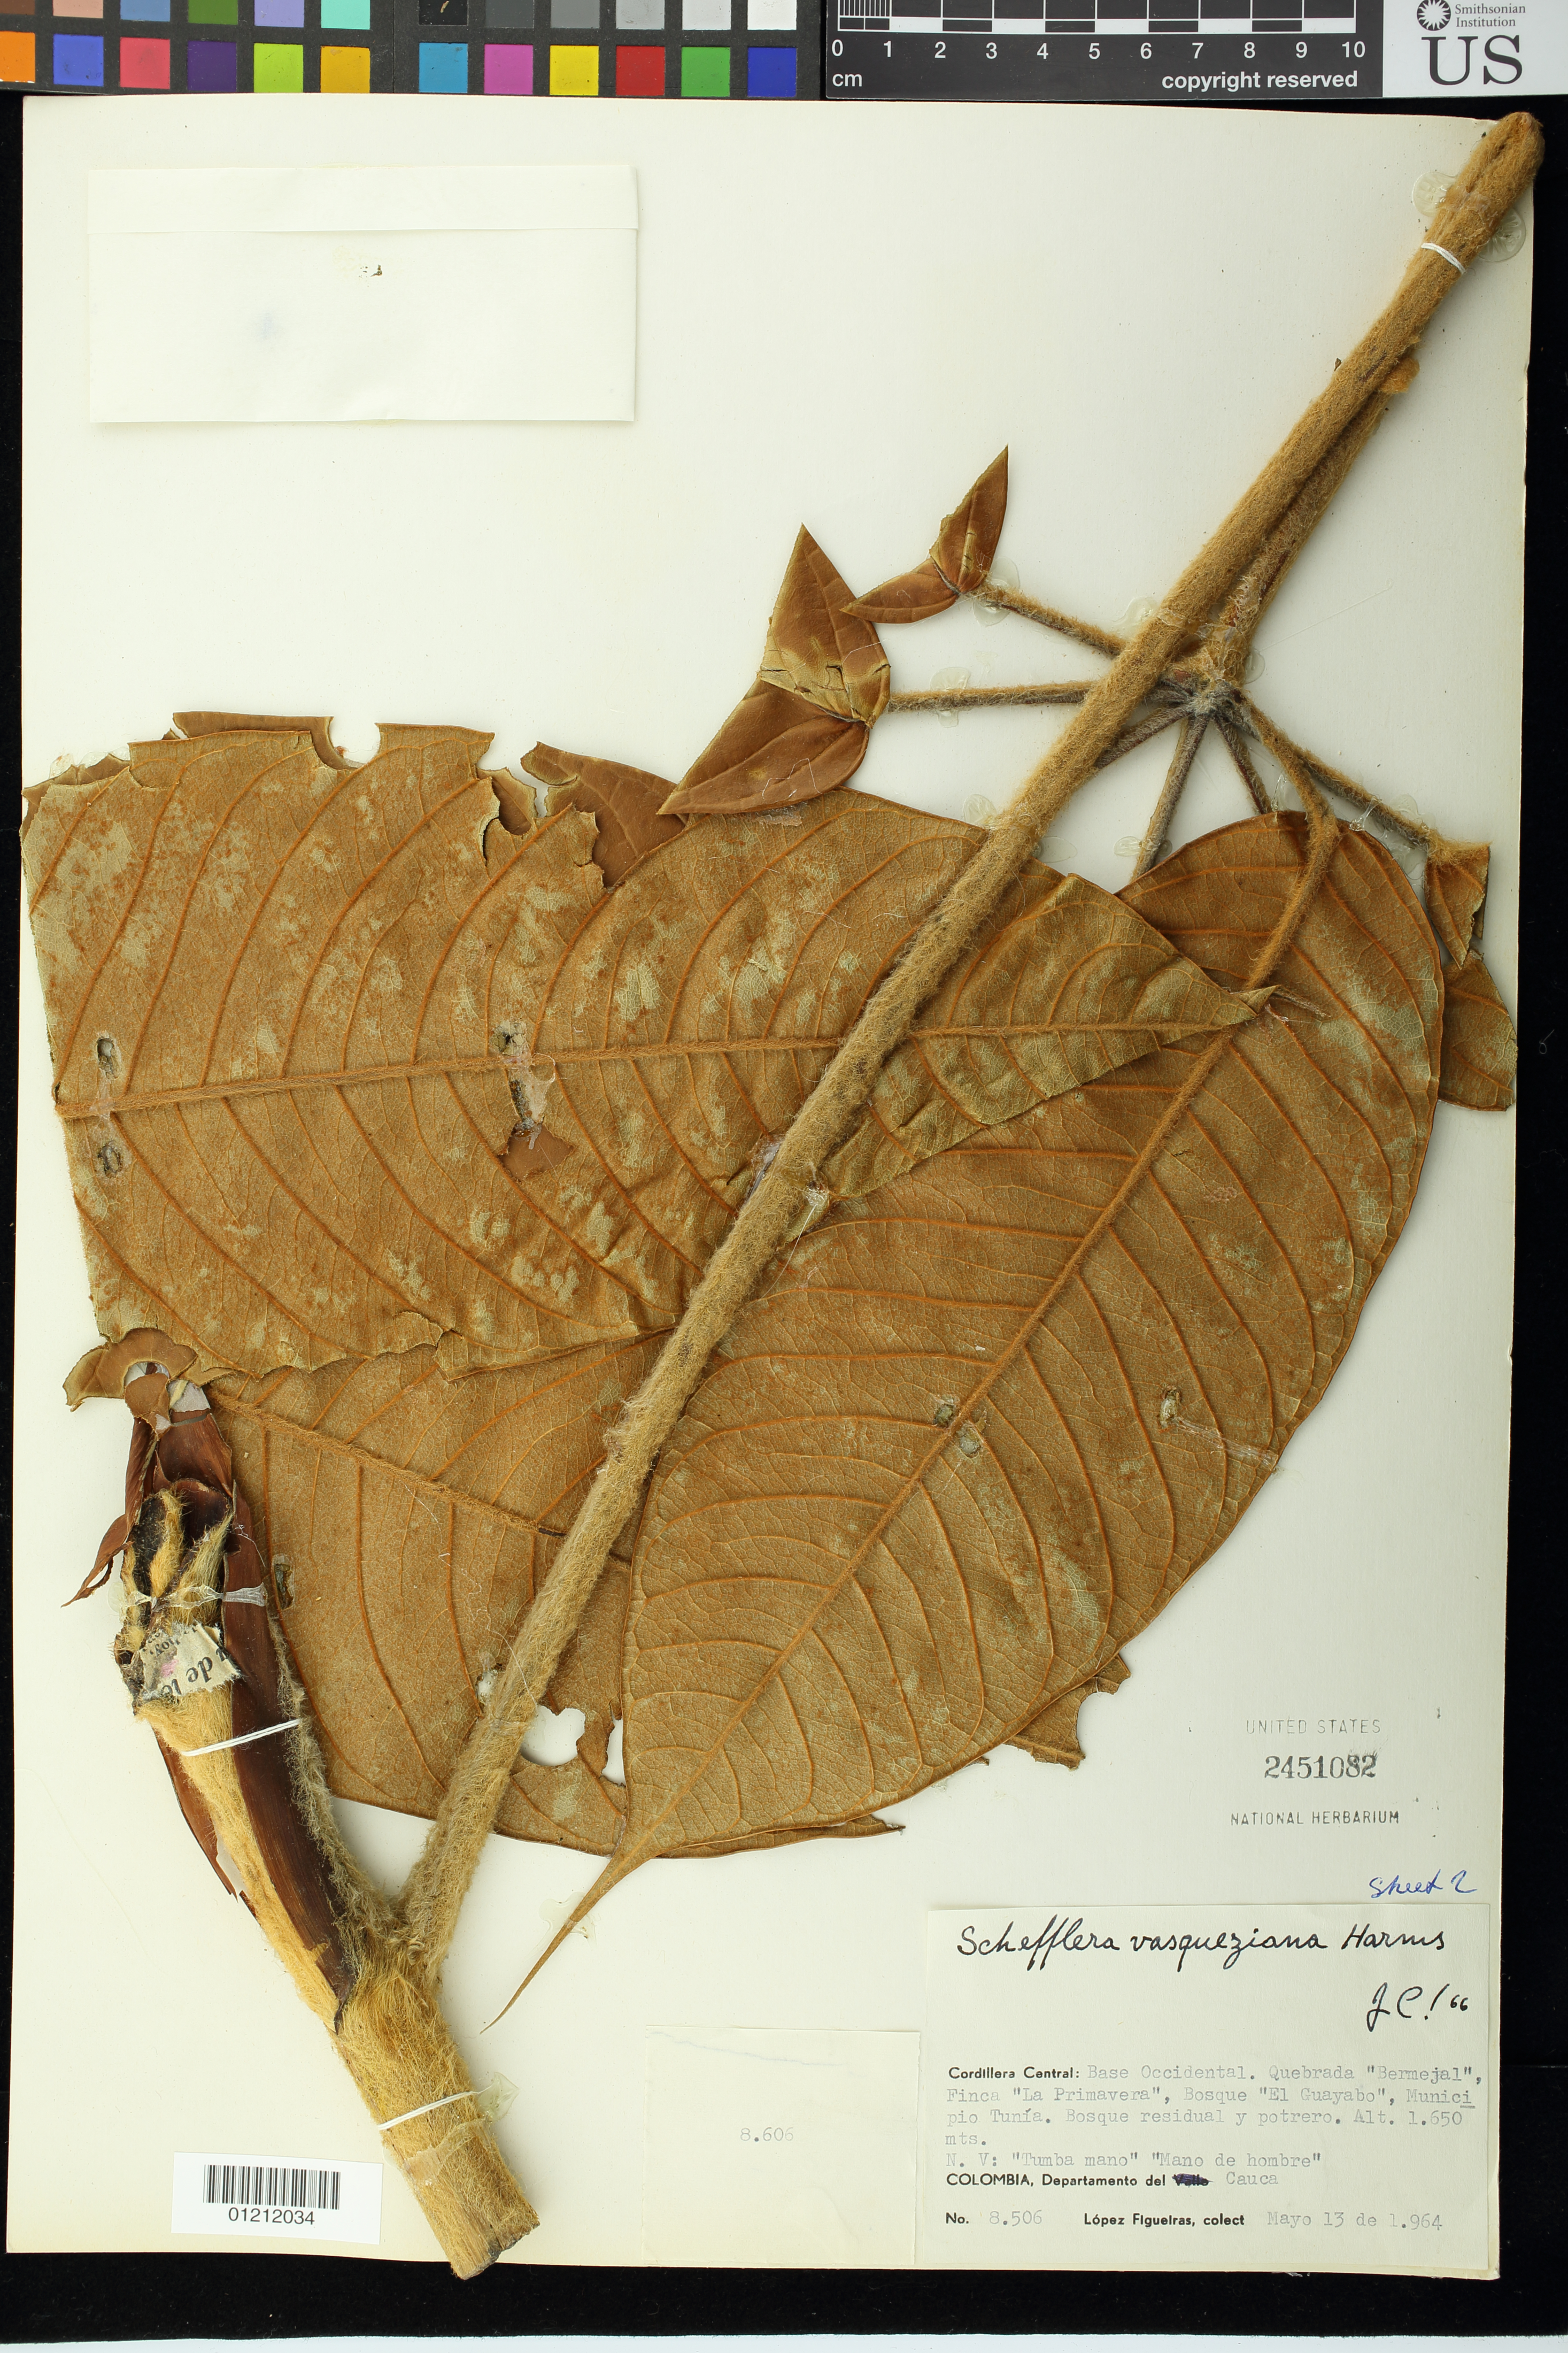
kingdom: Plantae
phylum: Tracheophyta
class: Magnoliopsida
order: Apiales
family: Araliaceae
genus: Schefflera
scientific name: Schefflera vasqueziana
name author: Harms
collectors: M. López Figueiras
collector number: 8506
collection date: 1964-05-13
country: Colombia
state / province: Cauca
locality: Cordillera Central: Base Occidental. Quebrada "Bermejal", Finca "La Primavera", Bosque "El Guayabo", Muncipio Tunía. Bosque residual y potrero.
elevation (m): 1650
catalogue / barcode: US 2451082